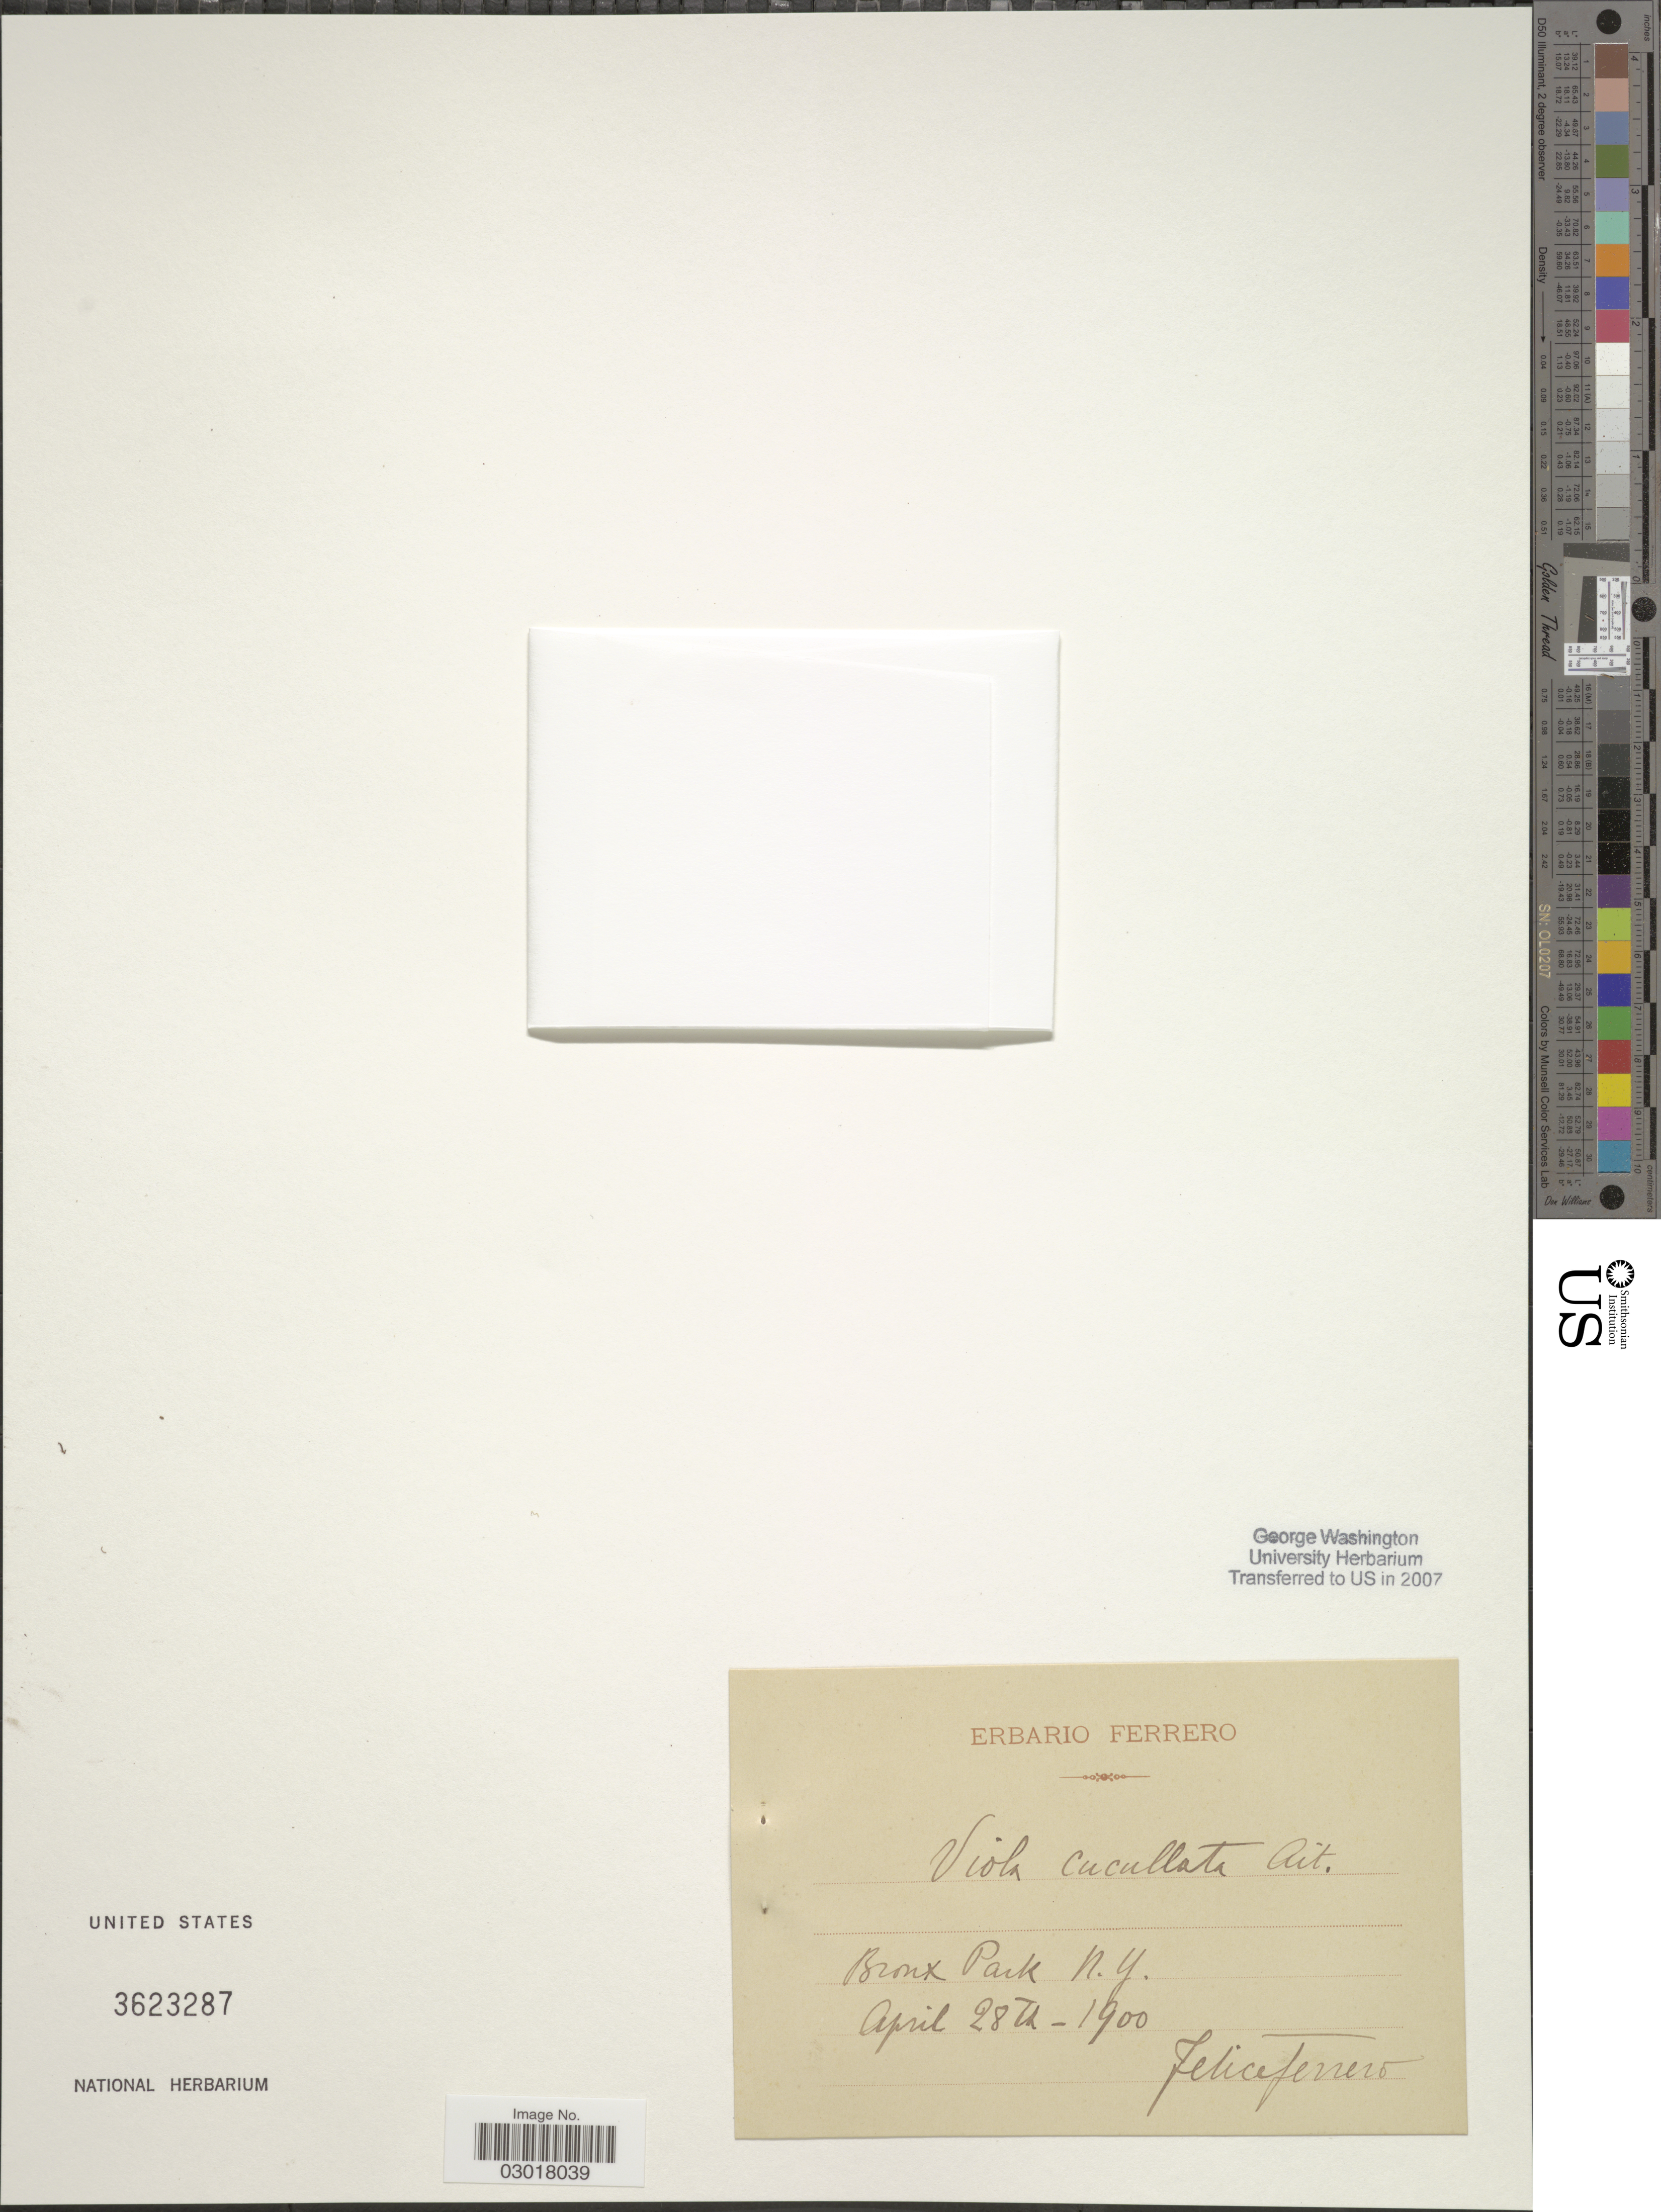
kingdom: Plantae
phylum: Tracheophyta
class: Magnoliopsida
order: Malpighiales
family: Violaceae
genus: Viola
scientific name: Viola sp.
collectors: F. Ferrero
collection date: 1900-04-28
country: United States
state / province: New York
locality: Bronx Park.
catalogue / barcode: US 3623287